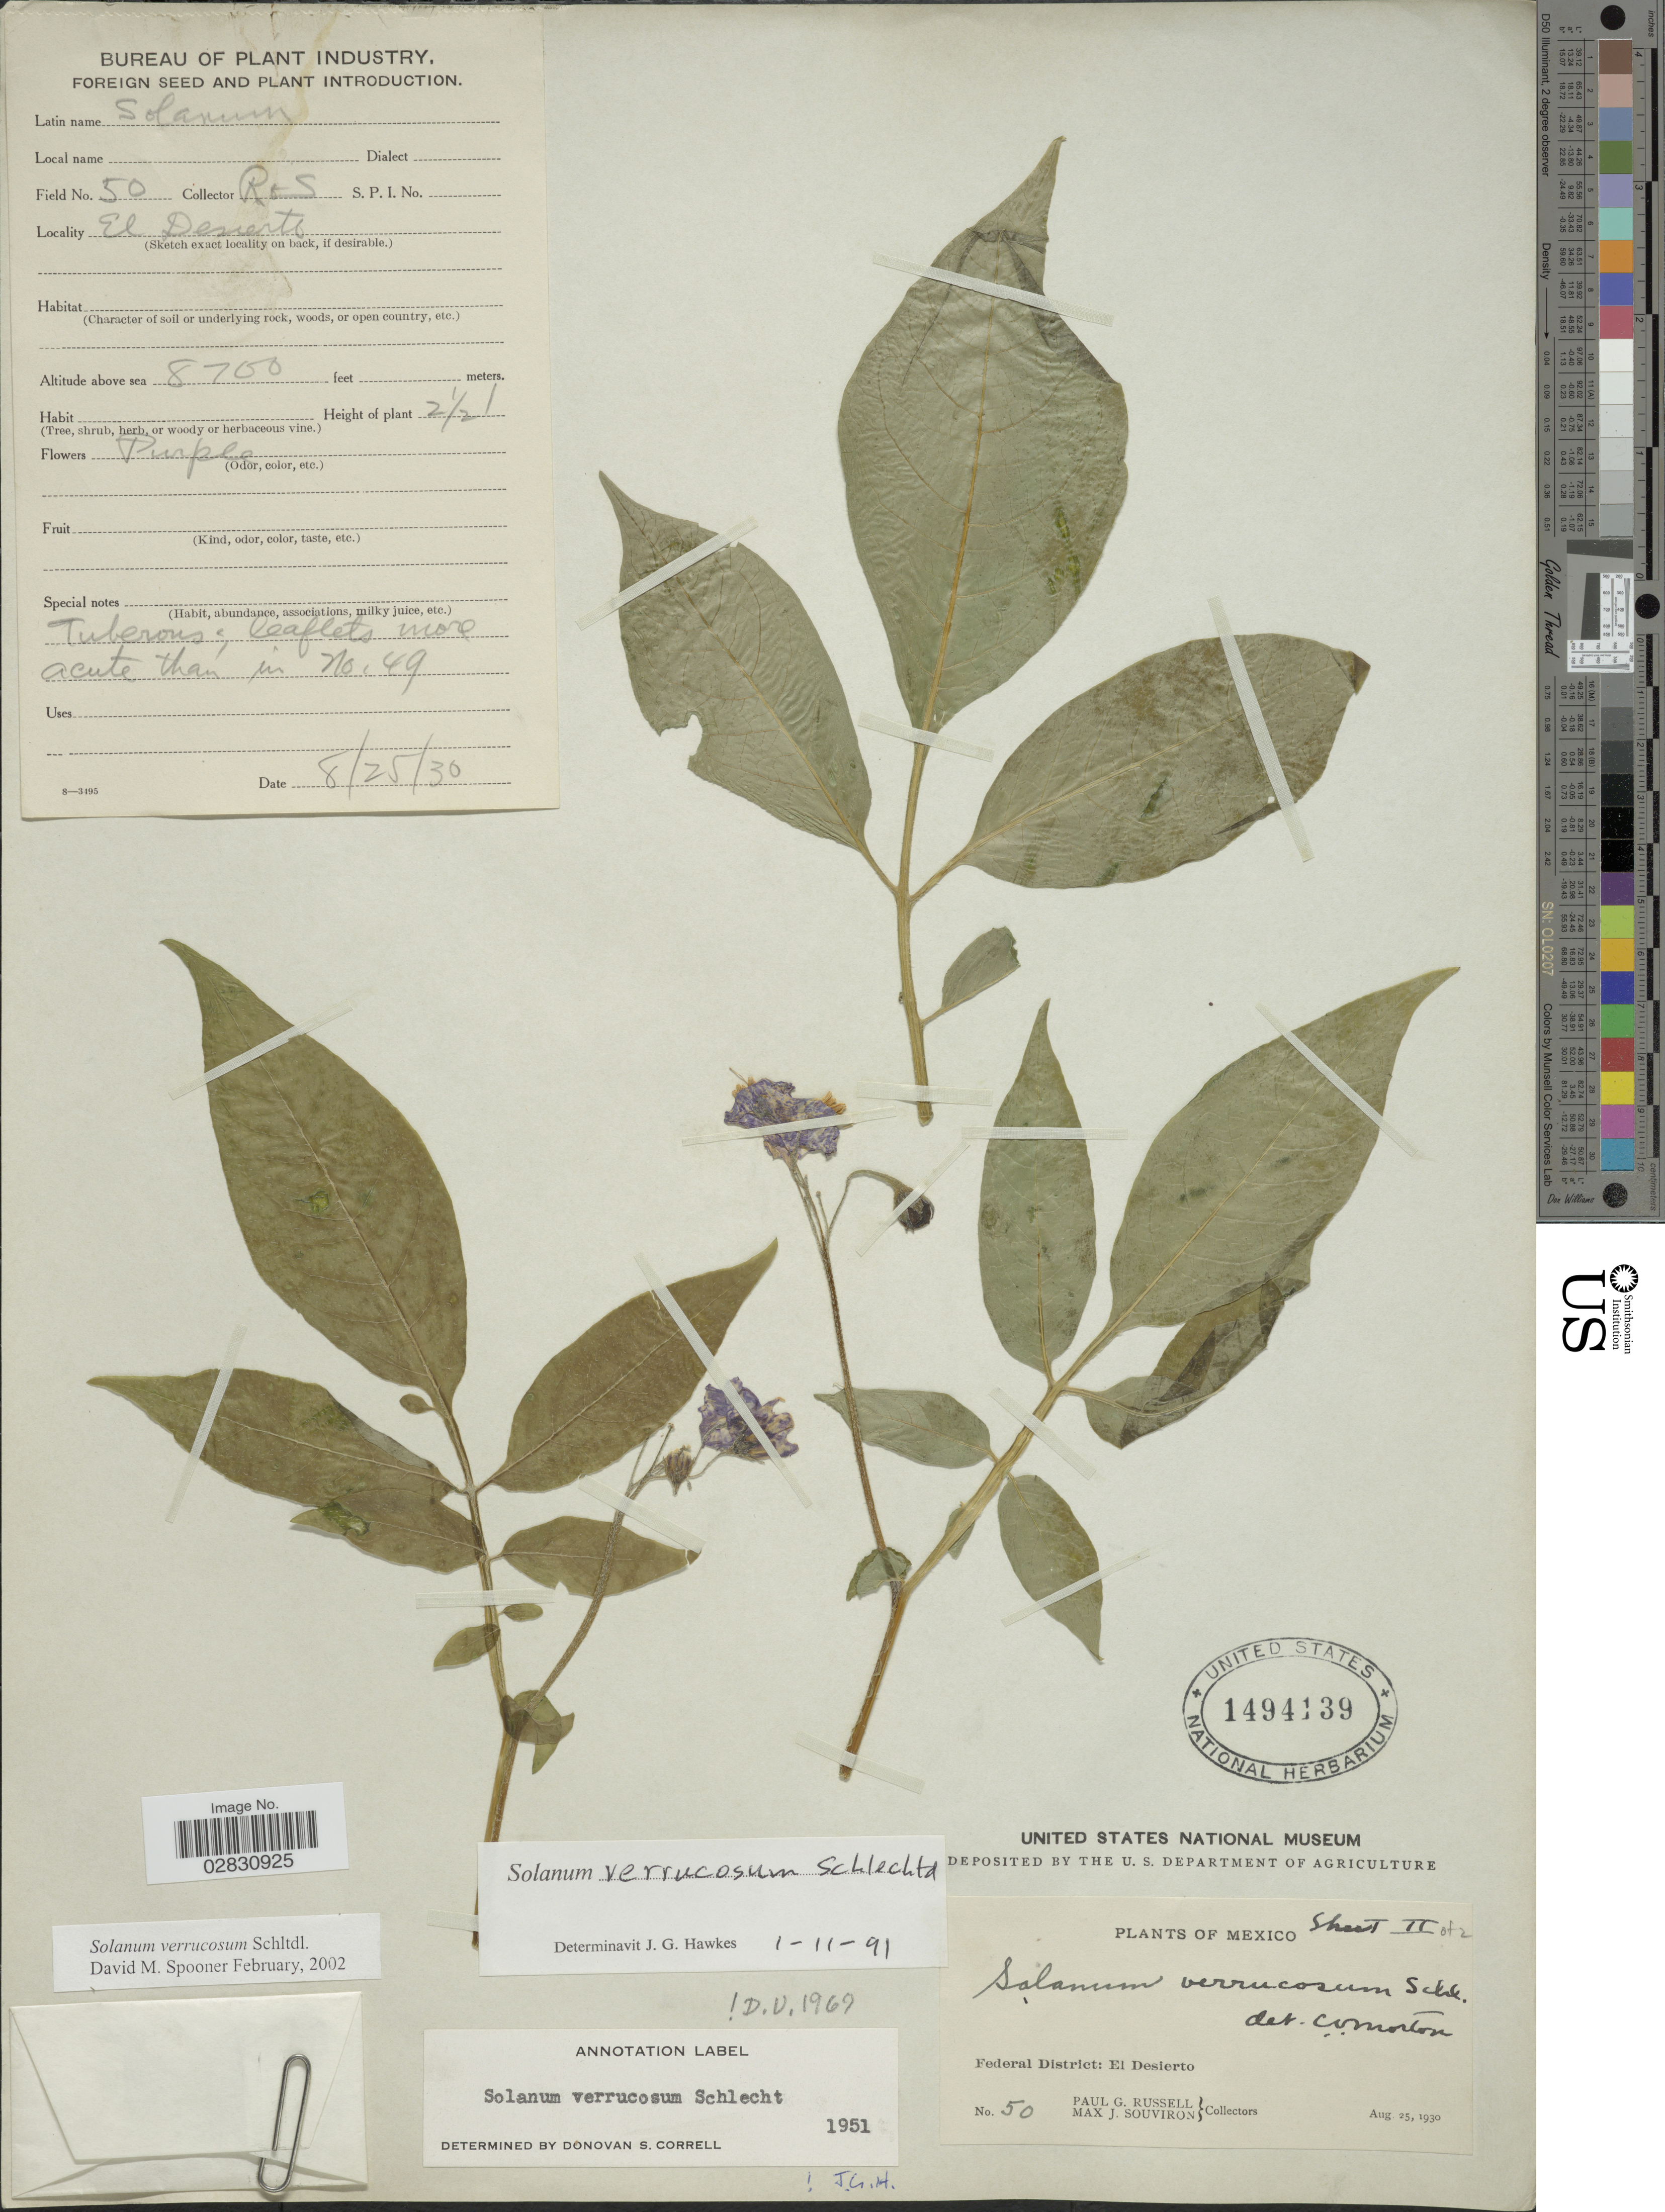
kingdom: Plantae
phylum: Tracheophyta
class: Magnoliopsida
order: Solanales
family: Solanaceae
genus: Solanum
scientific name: Solanum verrucosum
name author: Schltdl.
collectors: P. G. Russell & M. J. Souviron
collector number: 50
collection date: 1930-08-25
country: Mexico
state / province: Distrito Federal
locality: Federal District: El Desierto.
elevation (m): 2652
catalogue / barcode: US 1494139